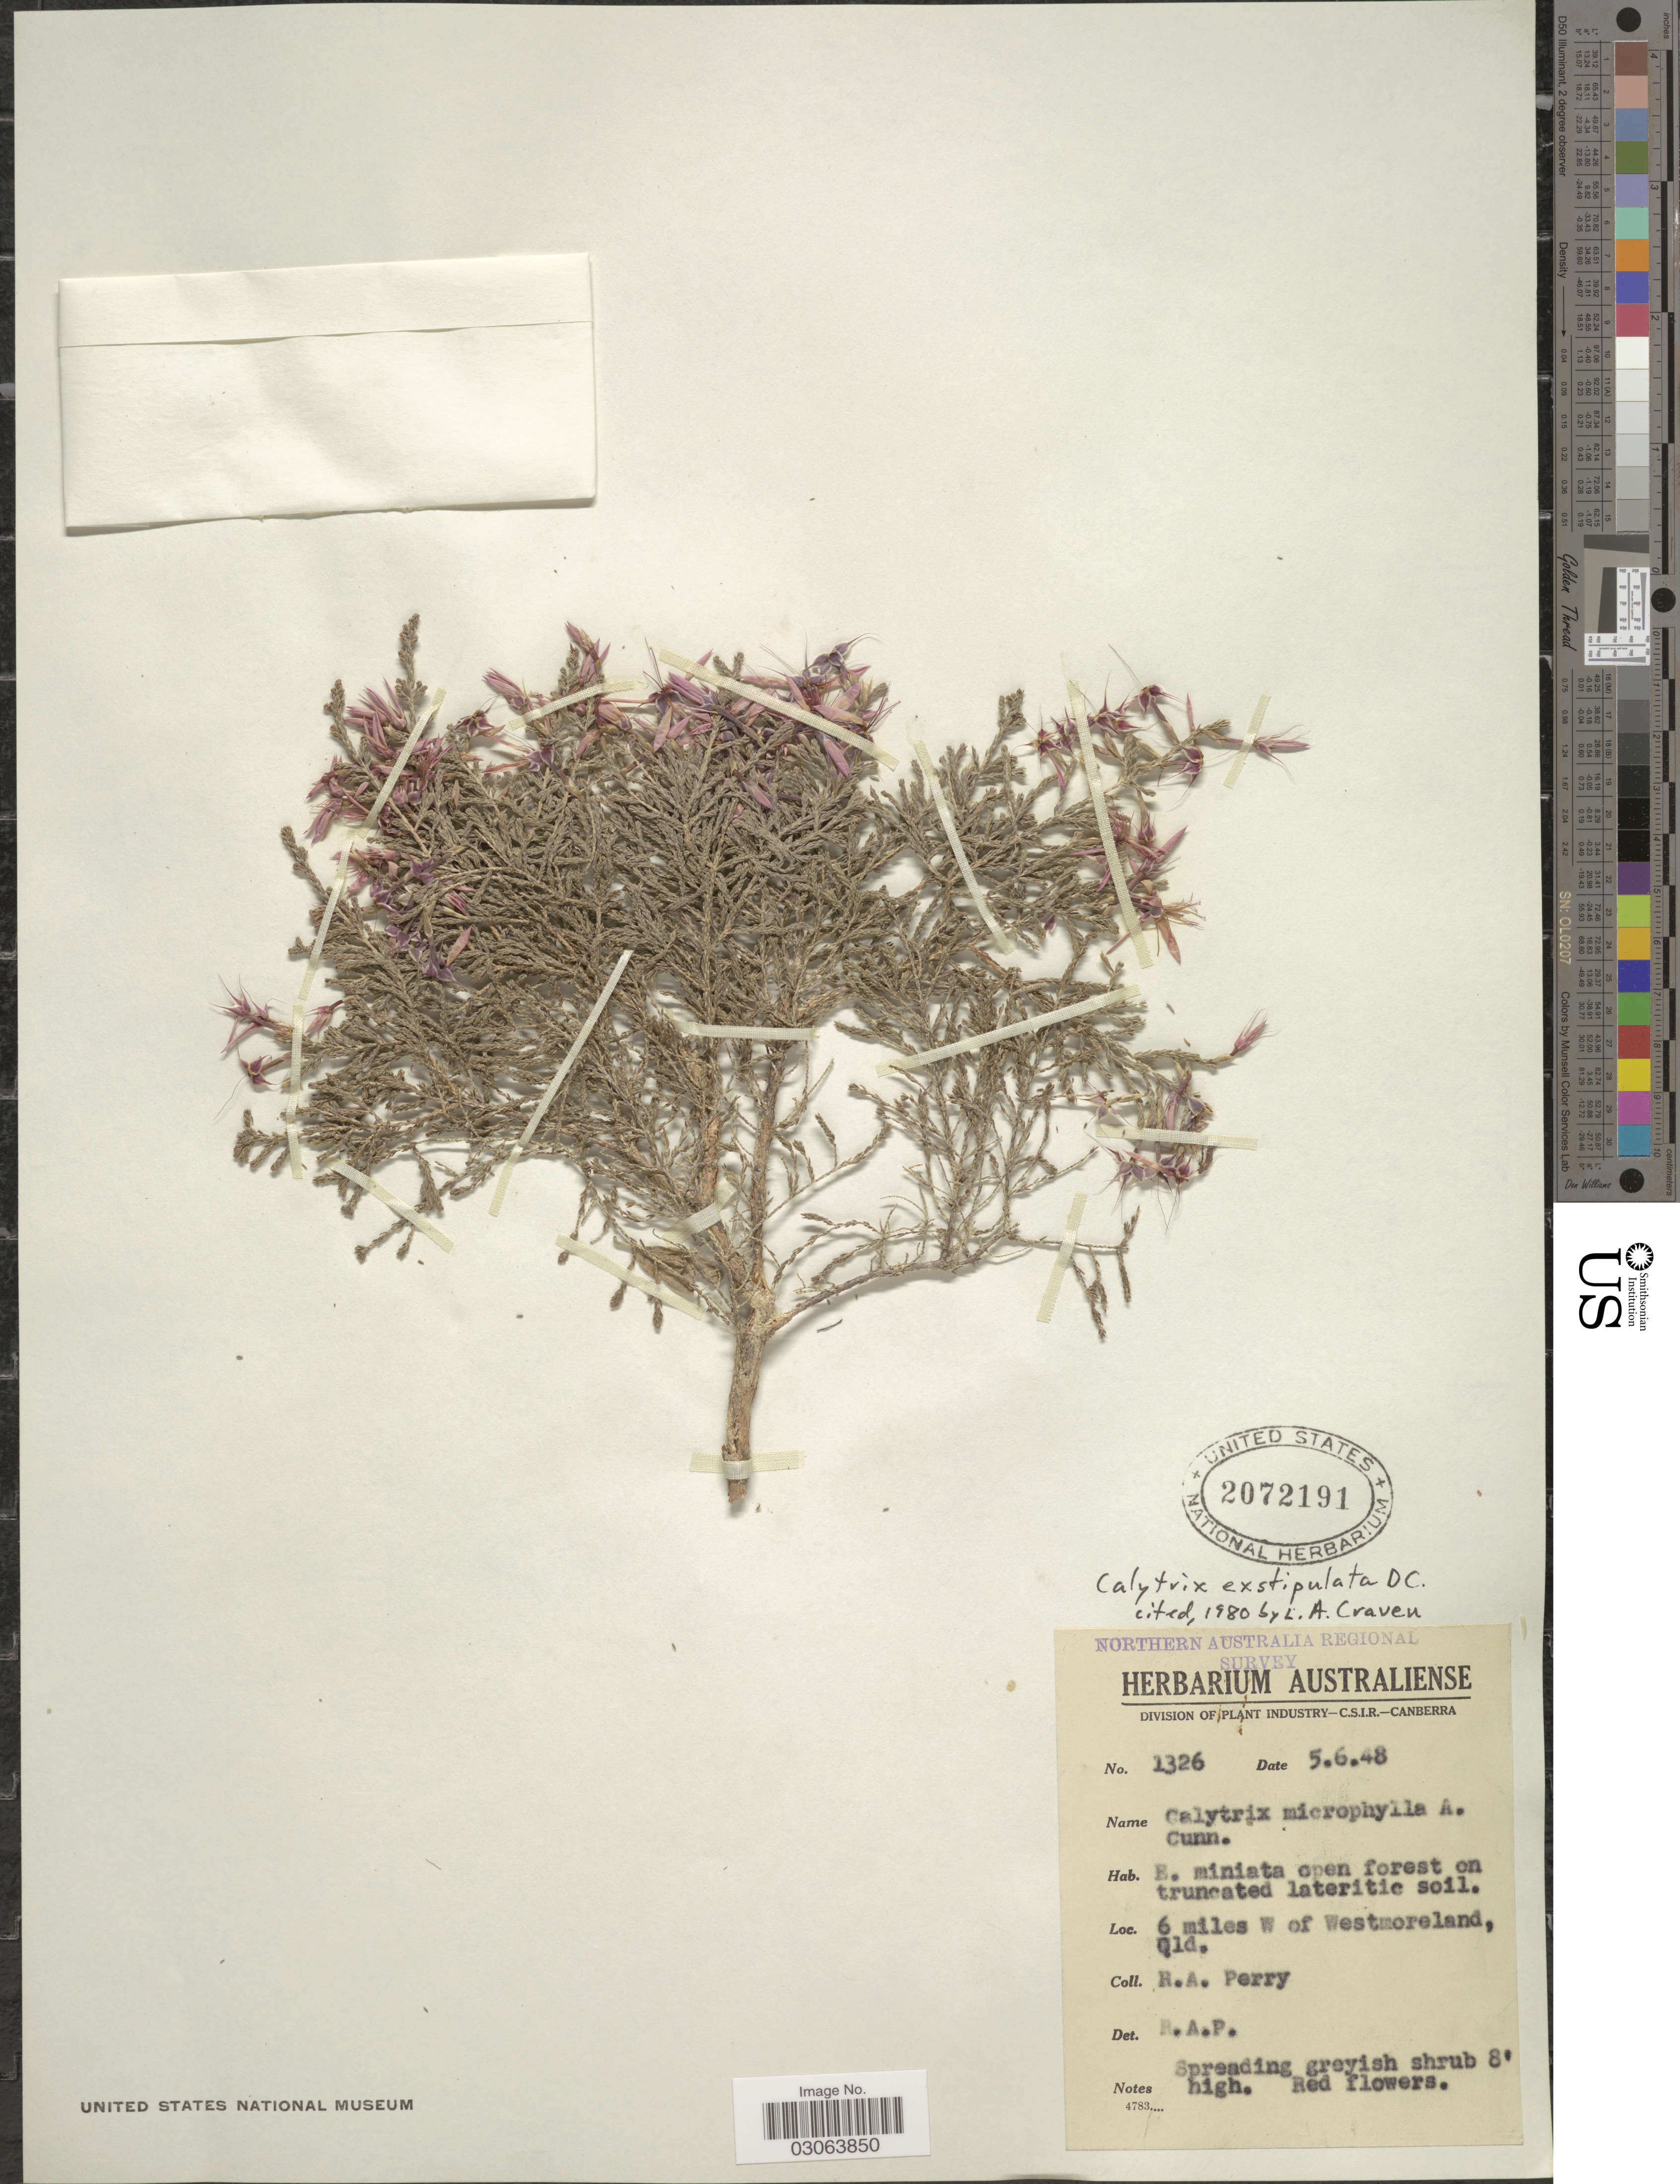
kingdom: Plantae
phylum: Tracheophyta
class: Magnoliopsida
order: Myrtales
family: Myrtaceae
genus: Calytrix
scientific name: Calytrix exstipulata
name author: D.C.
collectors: Perry, R. A.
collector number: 1326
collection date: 1948-06-05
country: Australia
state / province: Queensland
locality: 6 miles W of Westmoreland.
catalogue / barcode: US 2072191